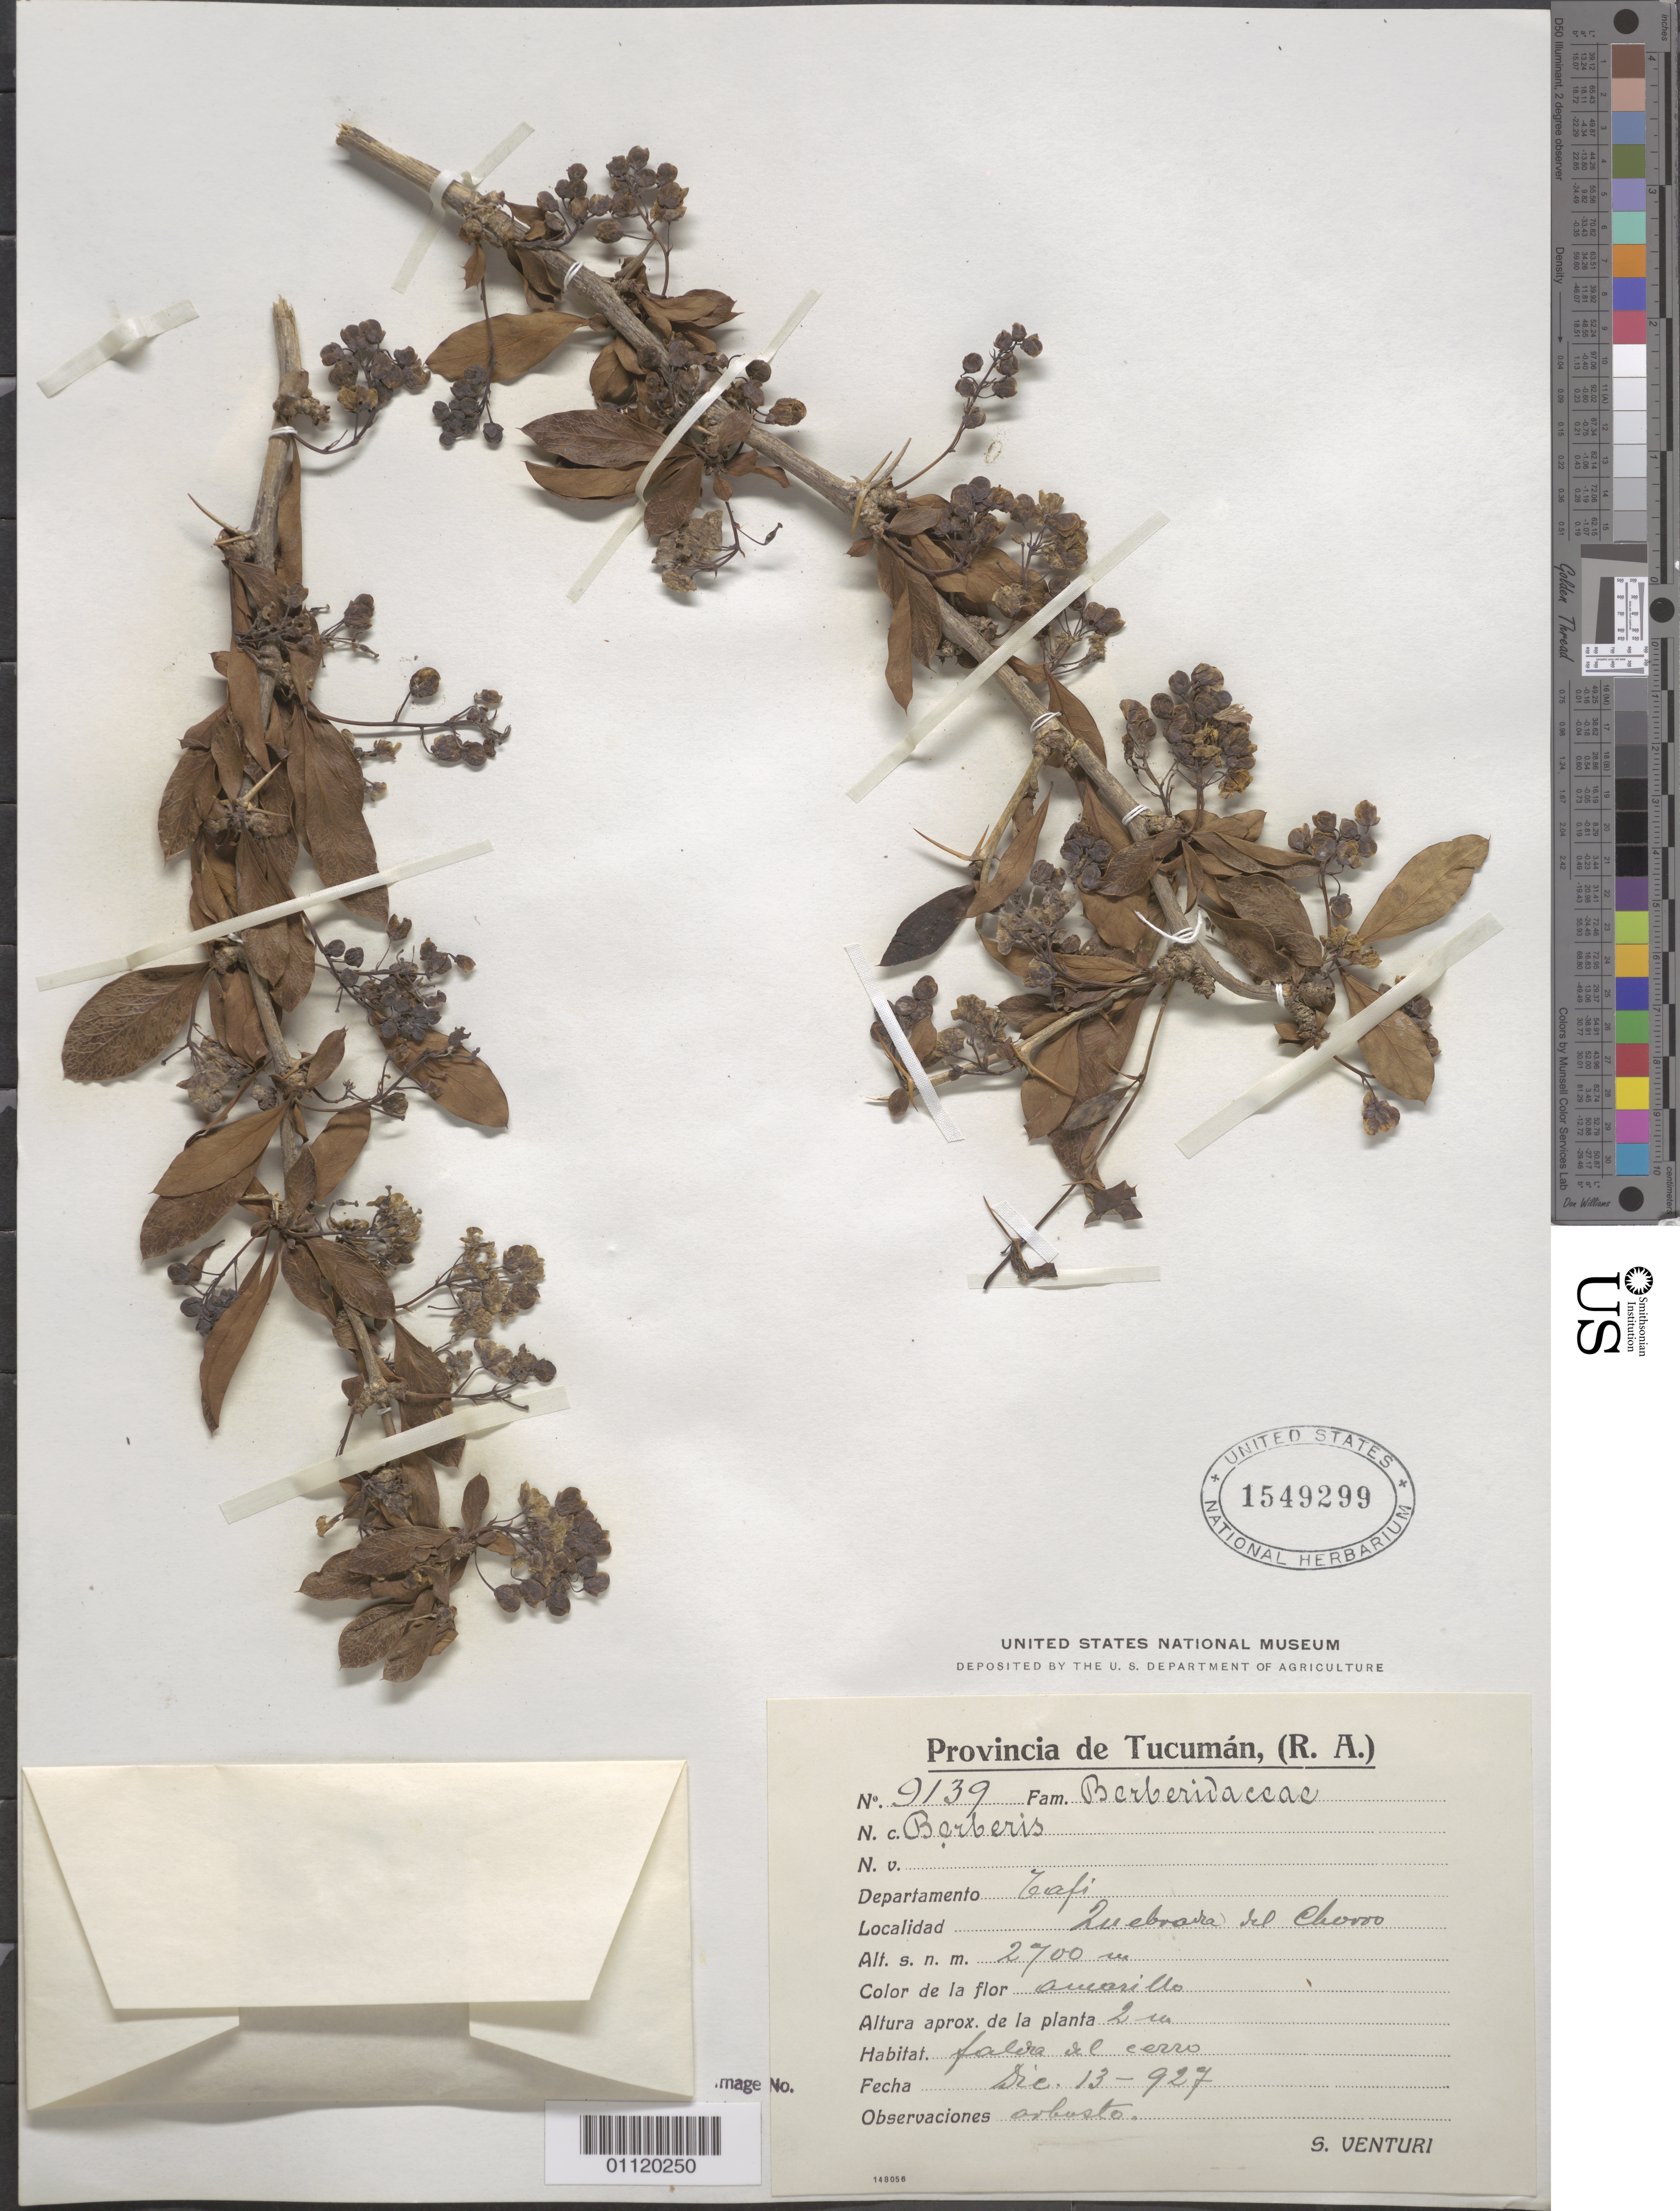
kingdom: Plantae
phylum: Tracheophyta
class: Magnoliopsida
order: Ranunculales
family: Berberidaceae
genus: Berberis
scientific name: Berberis sp.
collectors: S. Venturi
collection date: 1927-12-13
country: Argentina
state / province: Tucumán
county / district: Tafi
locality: Quebrada del Chorro. Hillside.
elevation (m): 2700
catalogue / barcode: US 1549299